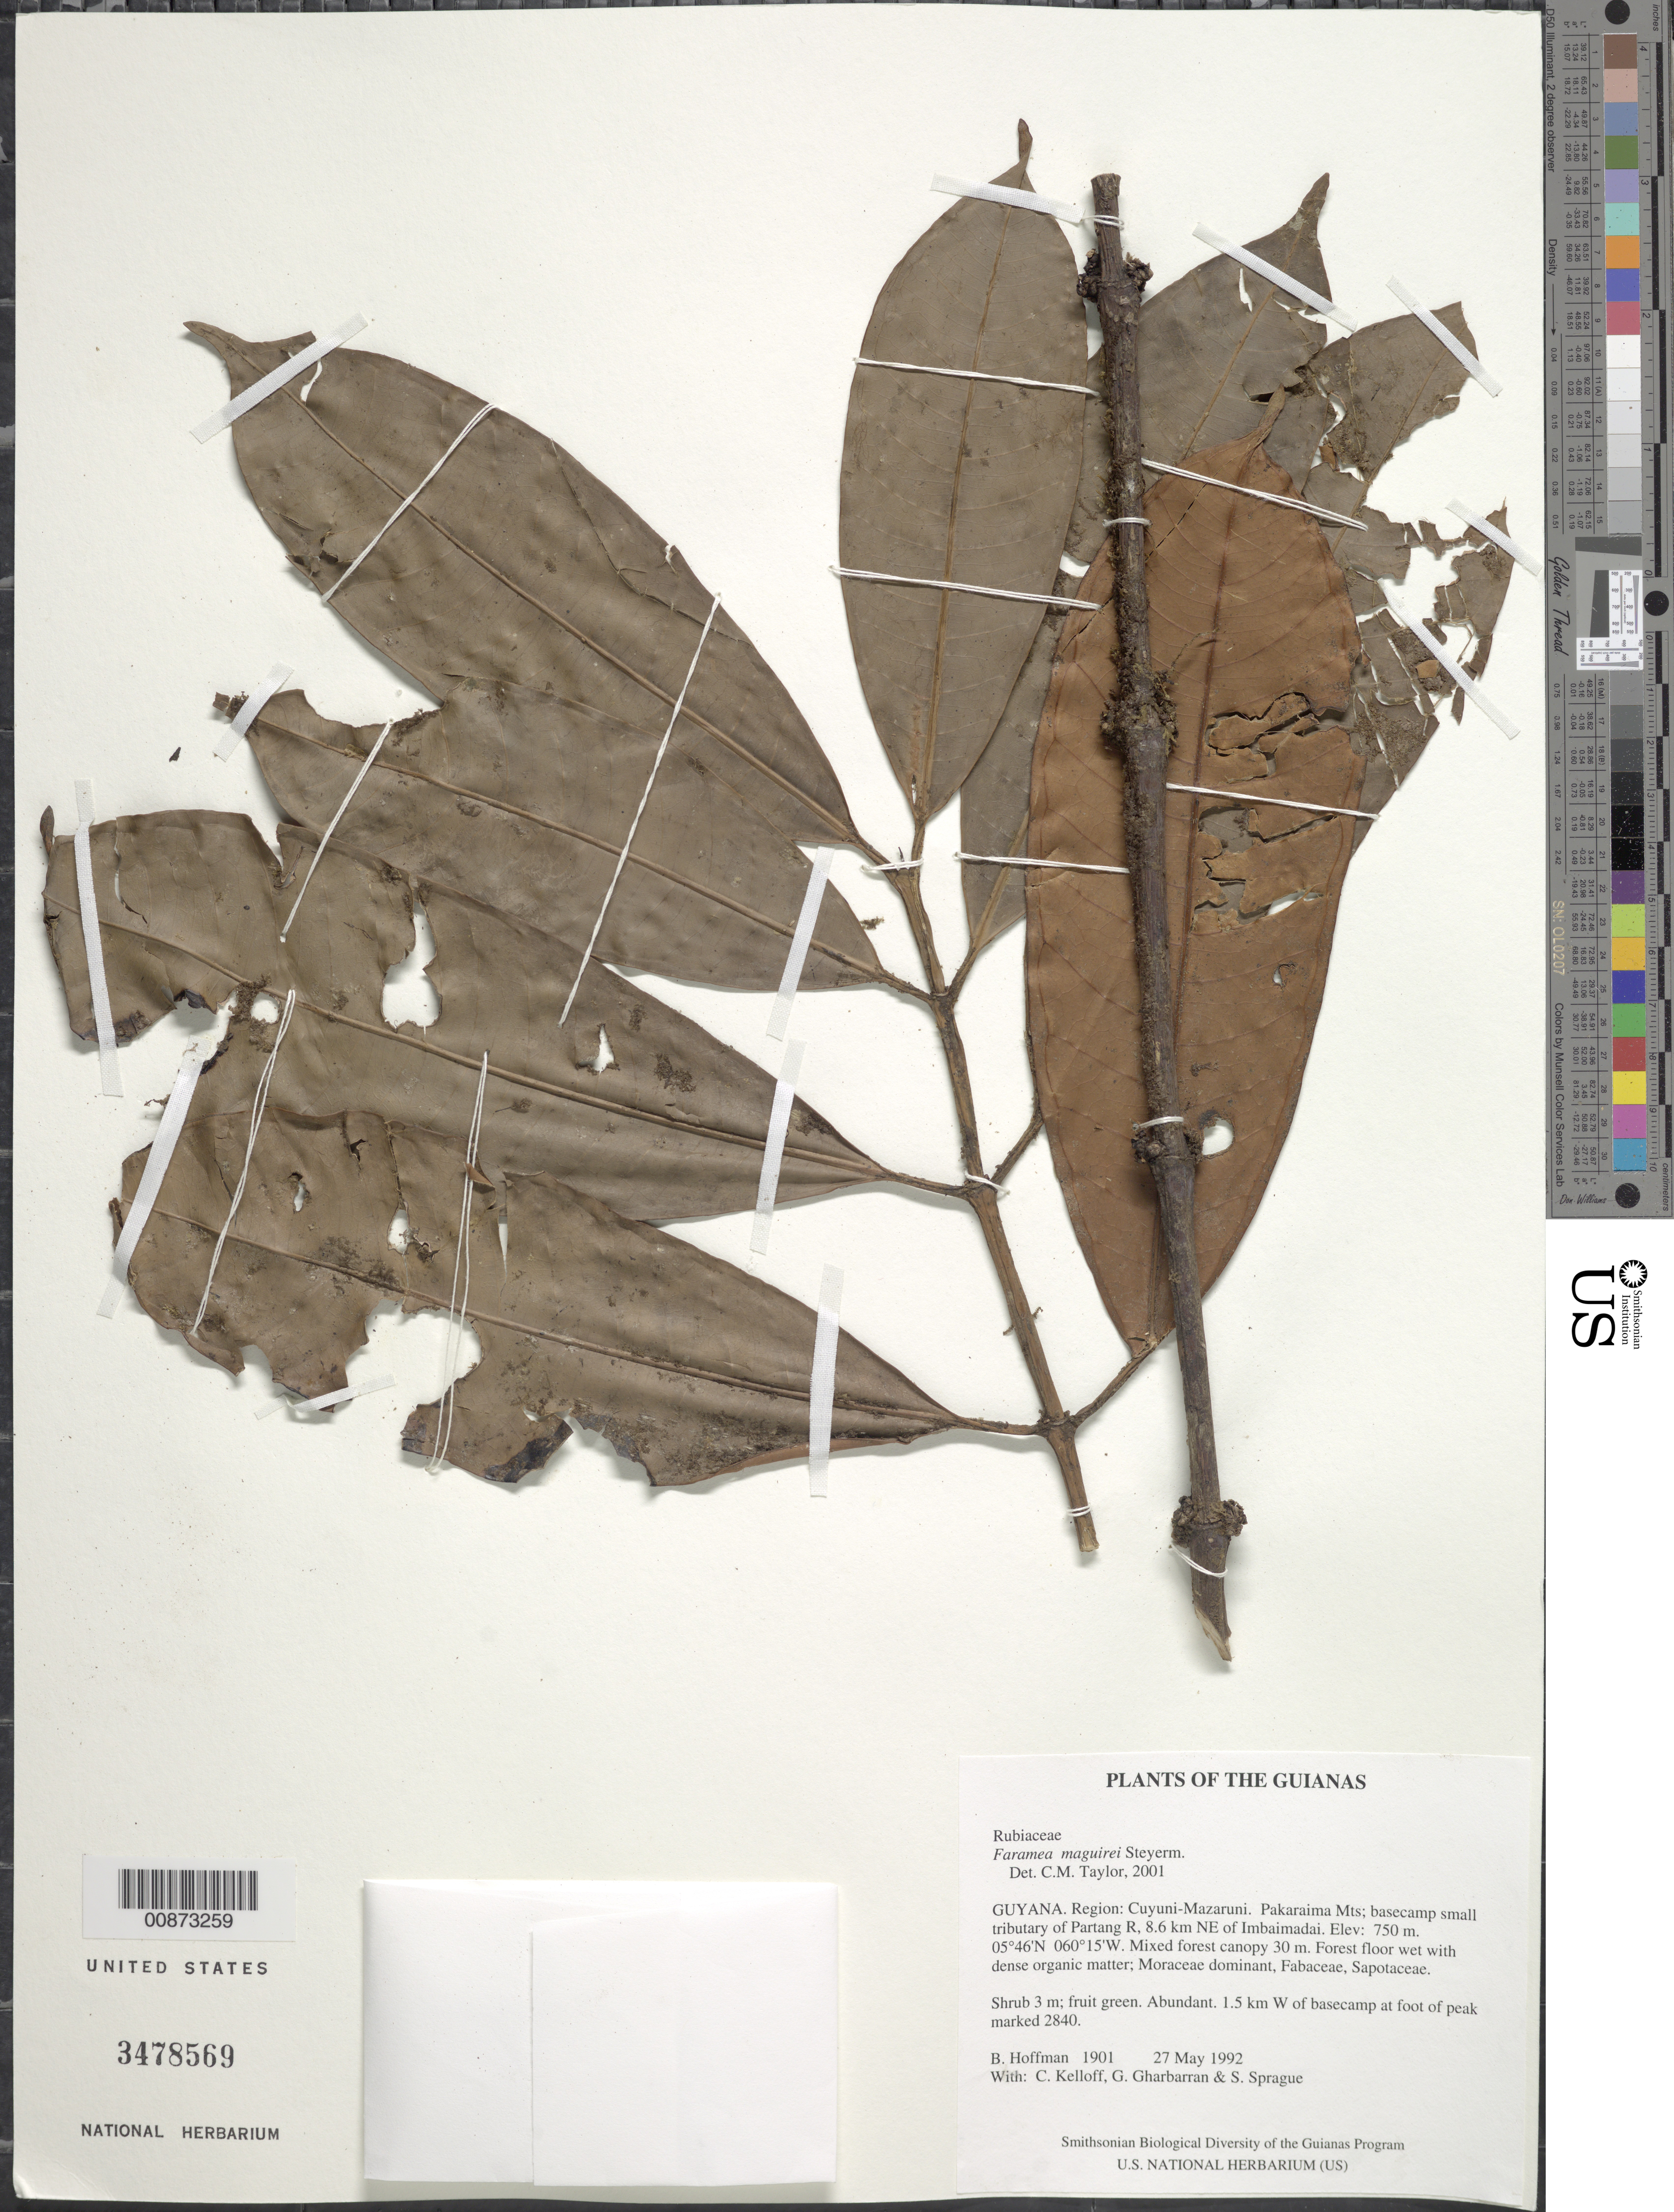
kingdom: Plantae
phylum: Tracheophyta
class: Magnoliopsida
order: Gentianales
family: Rubiaceae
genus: Faramea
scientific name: Faramea maguirei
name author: Steyerm.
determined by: Taylor, Charlotte M.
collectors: B. Hoffman, C. L. Kelloff, G. Gharbarran & S. Sprague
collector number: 1901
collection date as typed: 27 May 1992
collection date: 1992-05-27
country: Guyana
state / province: Cuyuni-Mazaruni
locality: Pakaraima Mts; basecamp on small tributary of Partang River, 8.6 km NE of Imbaimadai, 1.5 km W of basecamp at foot of peak marked 2840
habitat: Mixed forest canopy 30 m. Forest floor wet with dense organic matter; Moraceae dominant, Fabaceae, Sapotaceae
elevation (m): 750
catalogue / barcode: US 3478569